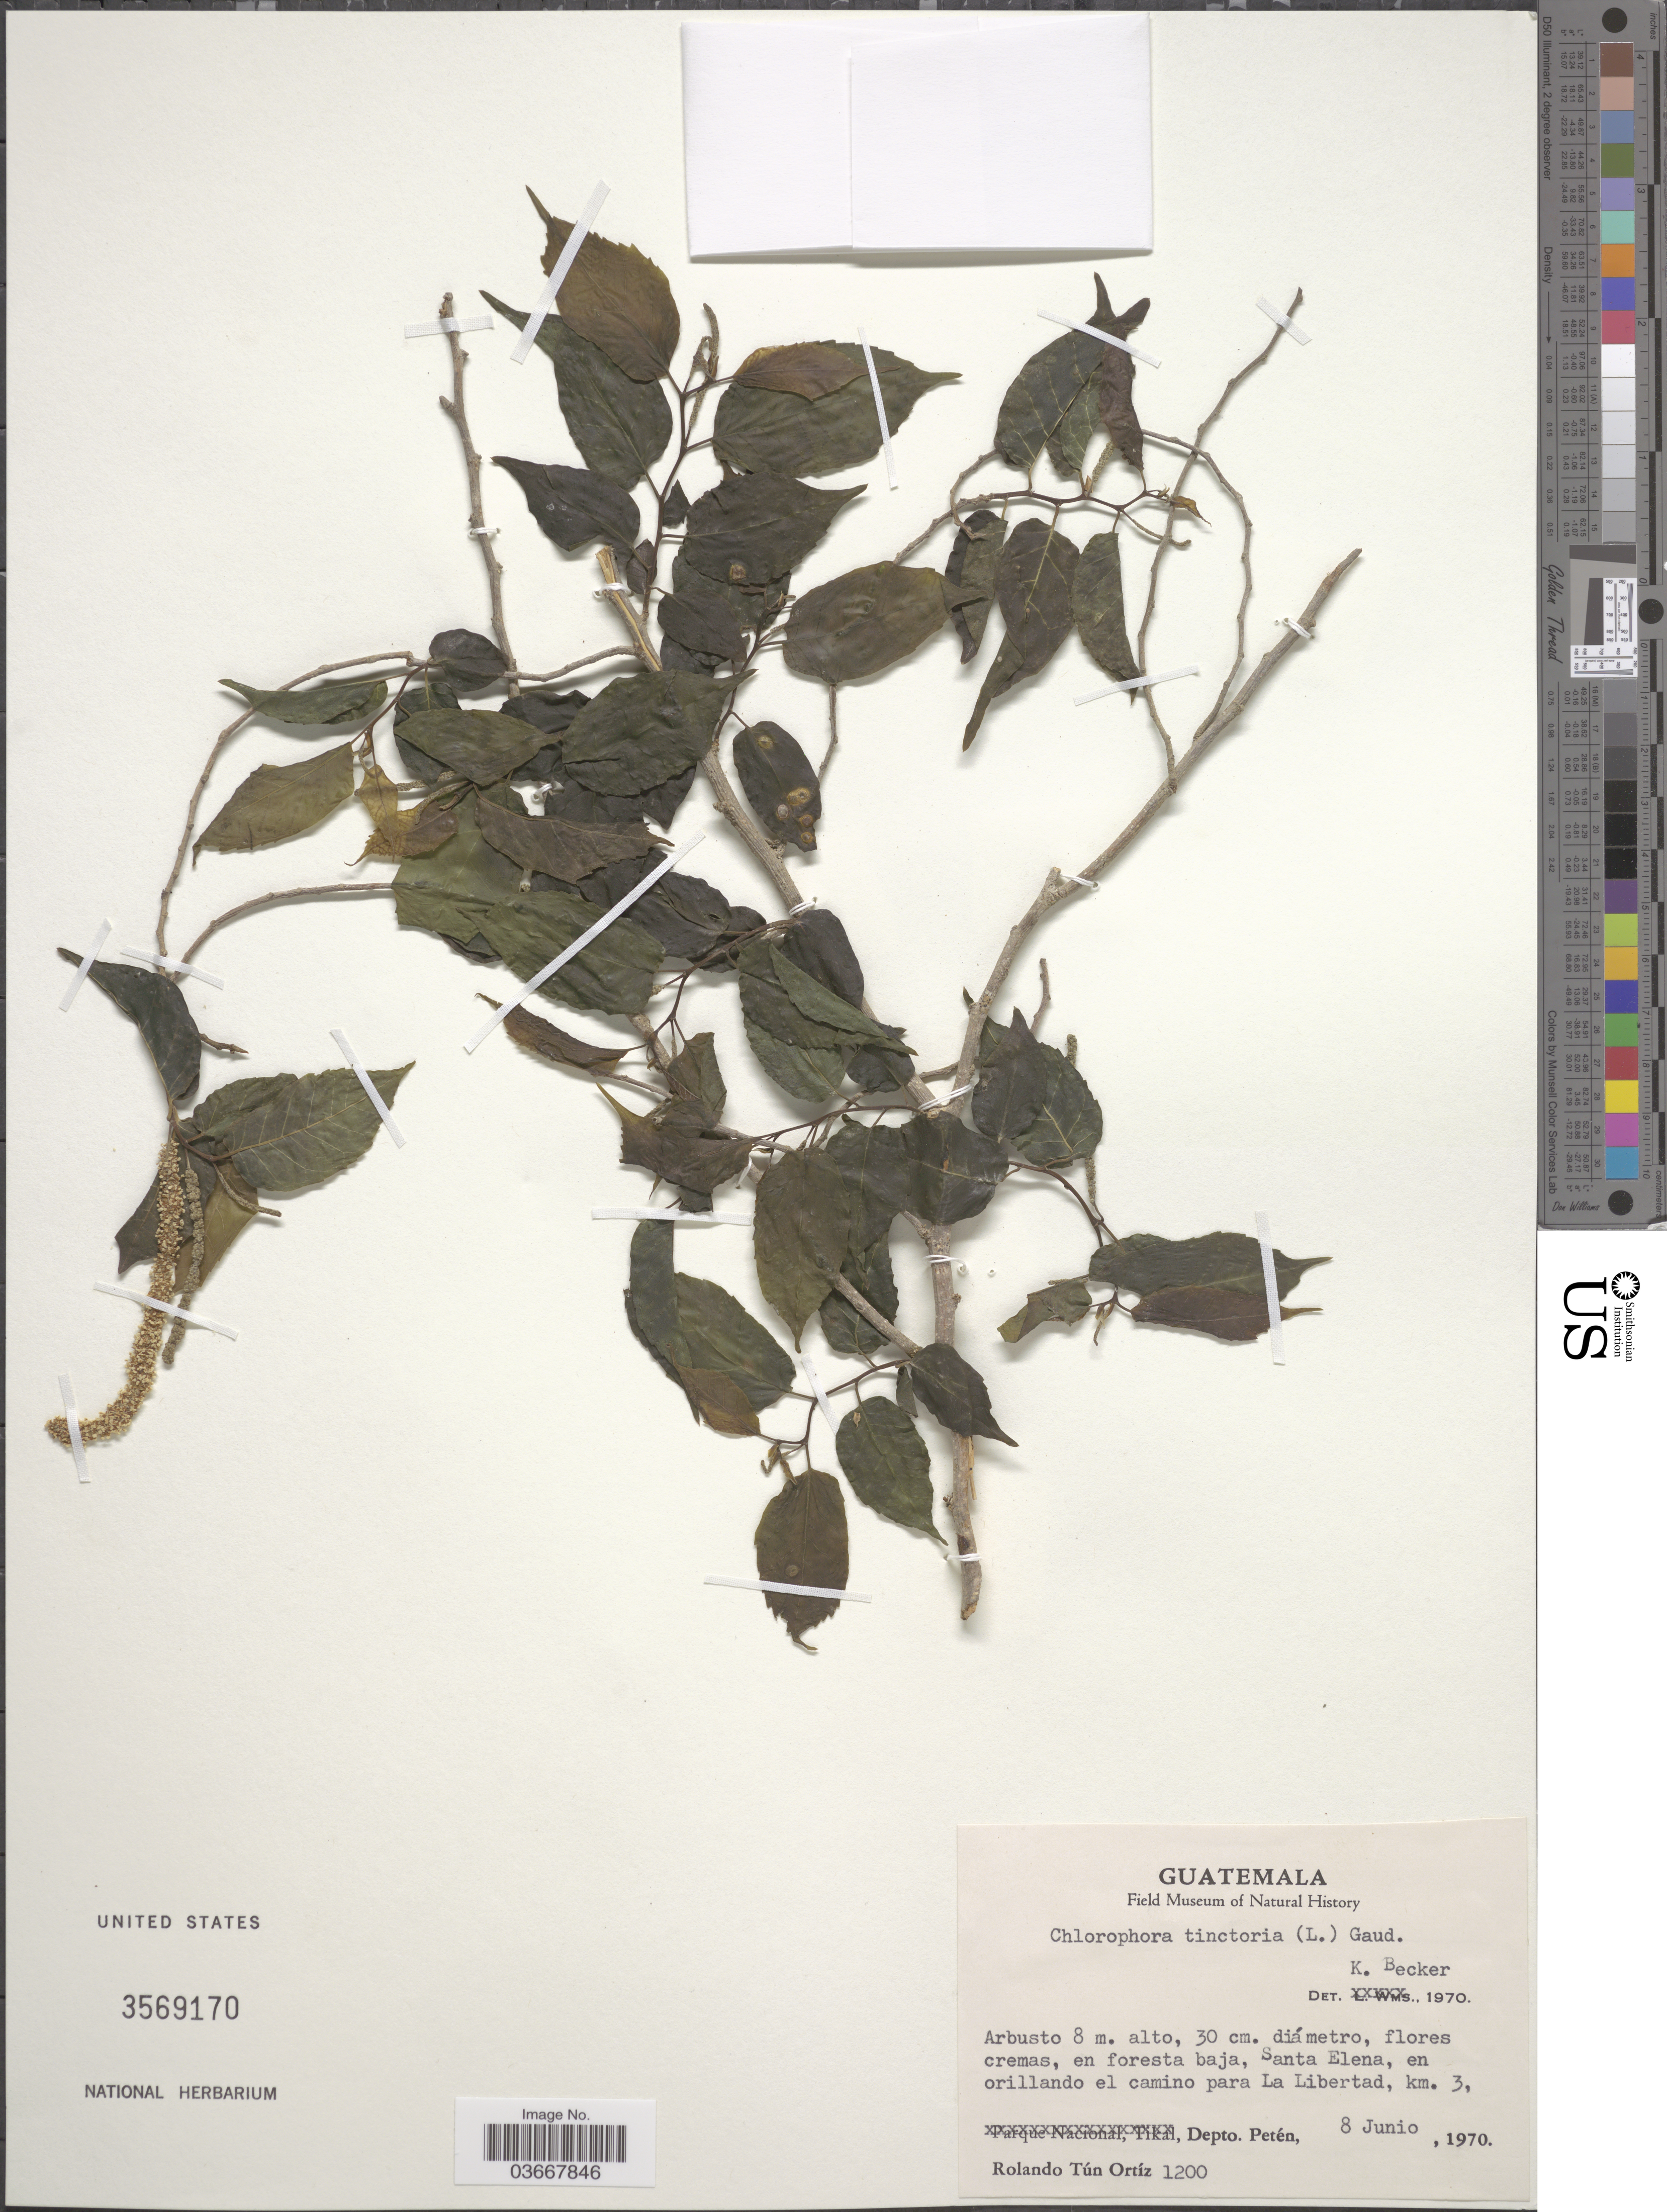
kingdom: Plantae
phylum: Tracheophyta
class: Magnoliopsida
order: Rosales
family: Moraceae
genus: Maclura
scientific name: Maclura tinctoria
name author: (L.) D. Don ex Steud.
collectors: R. T. Ortíz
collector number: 1200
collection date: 1970-06-08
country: Guatemala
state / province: El Peten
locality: Santa Elena, en orillando el camino para La Libertad, km. 3, Depto. Petén.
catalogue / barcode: US 3569170